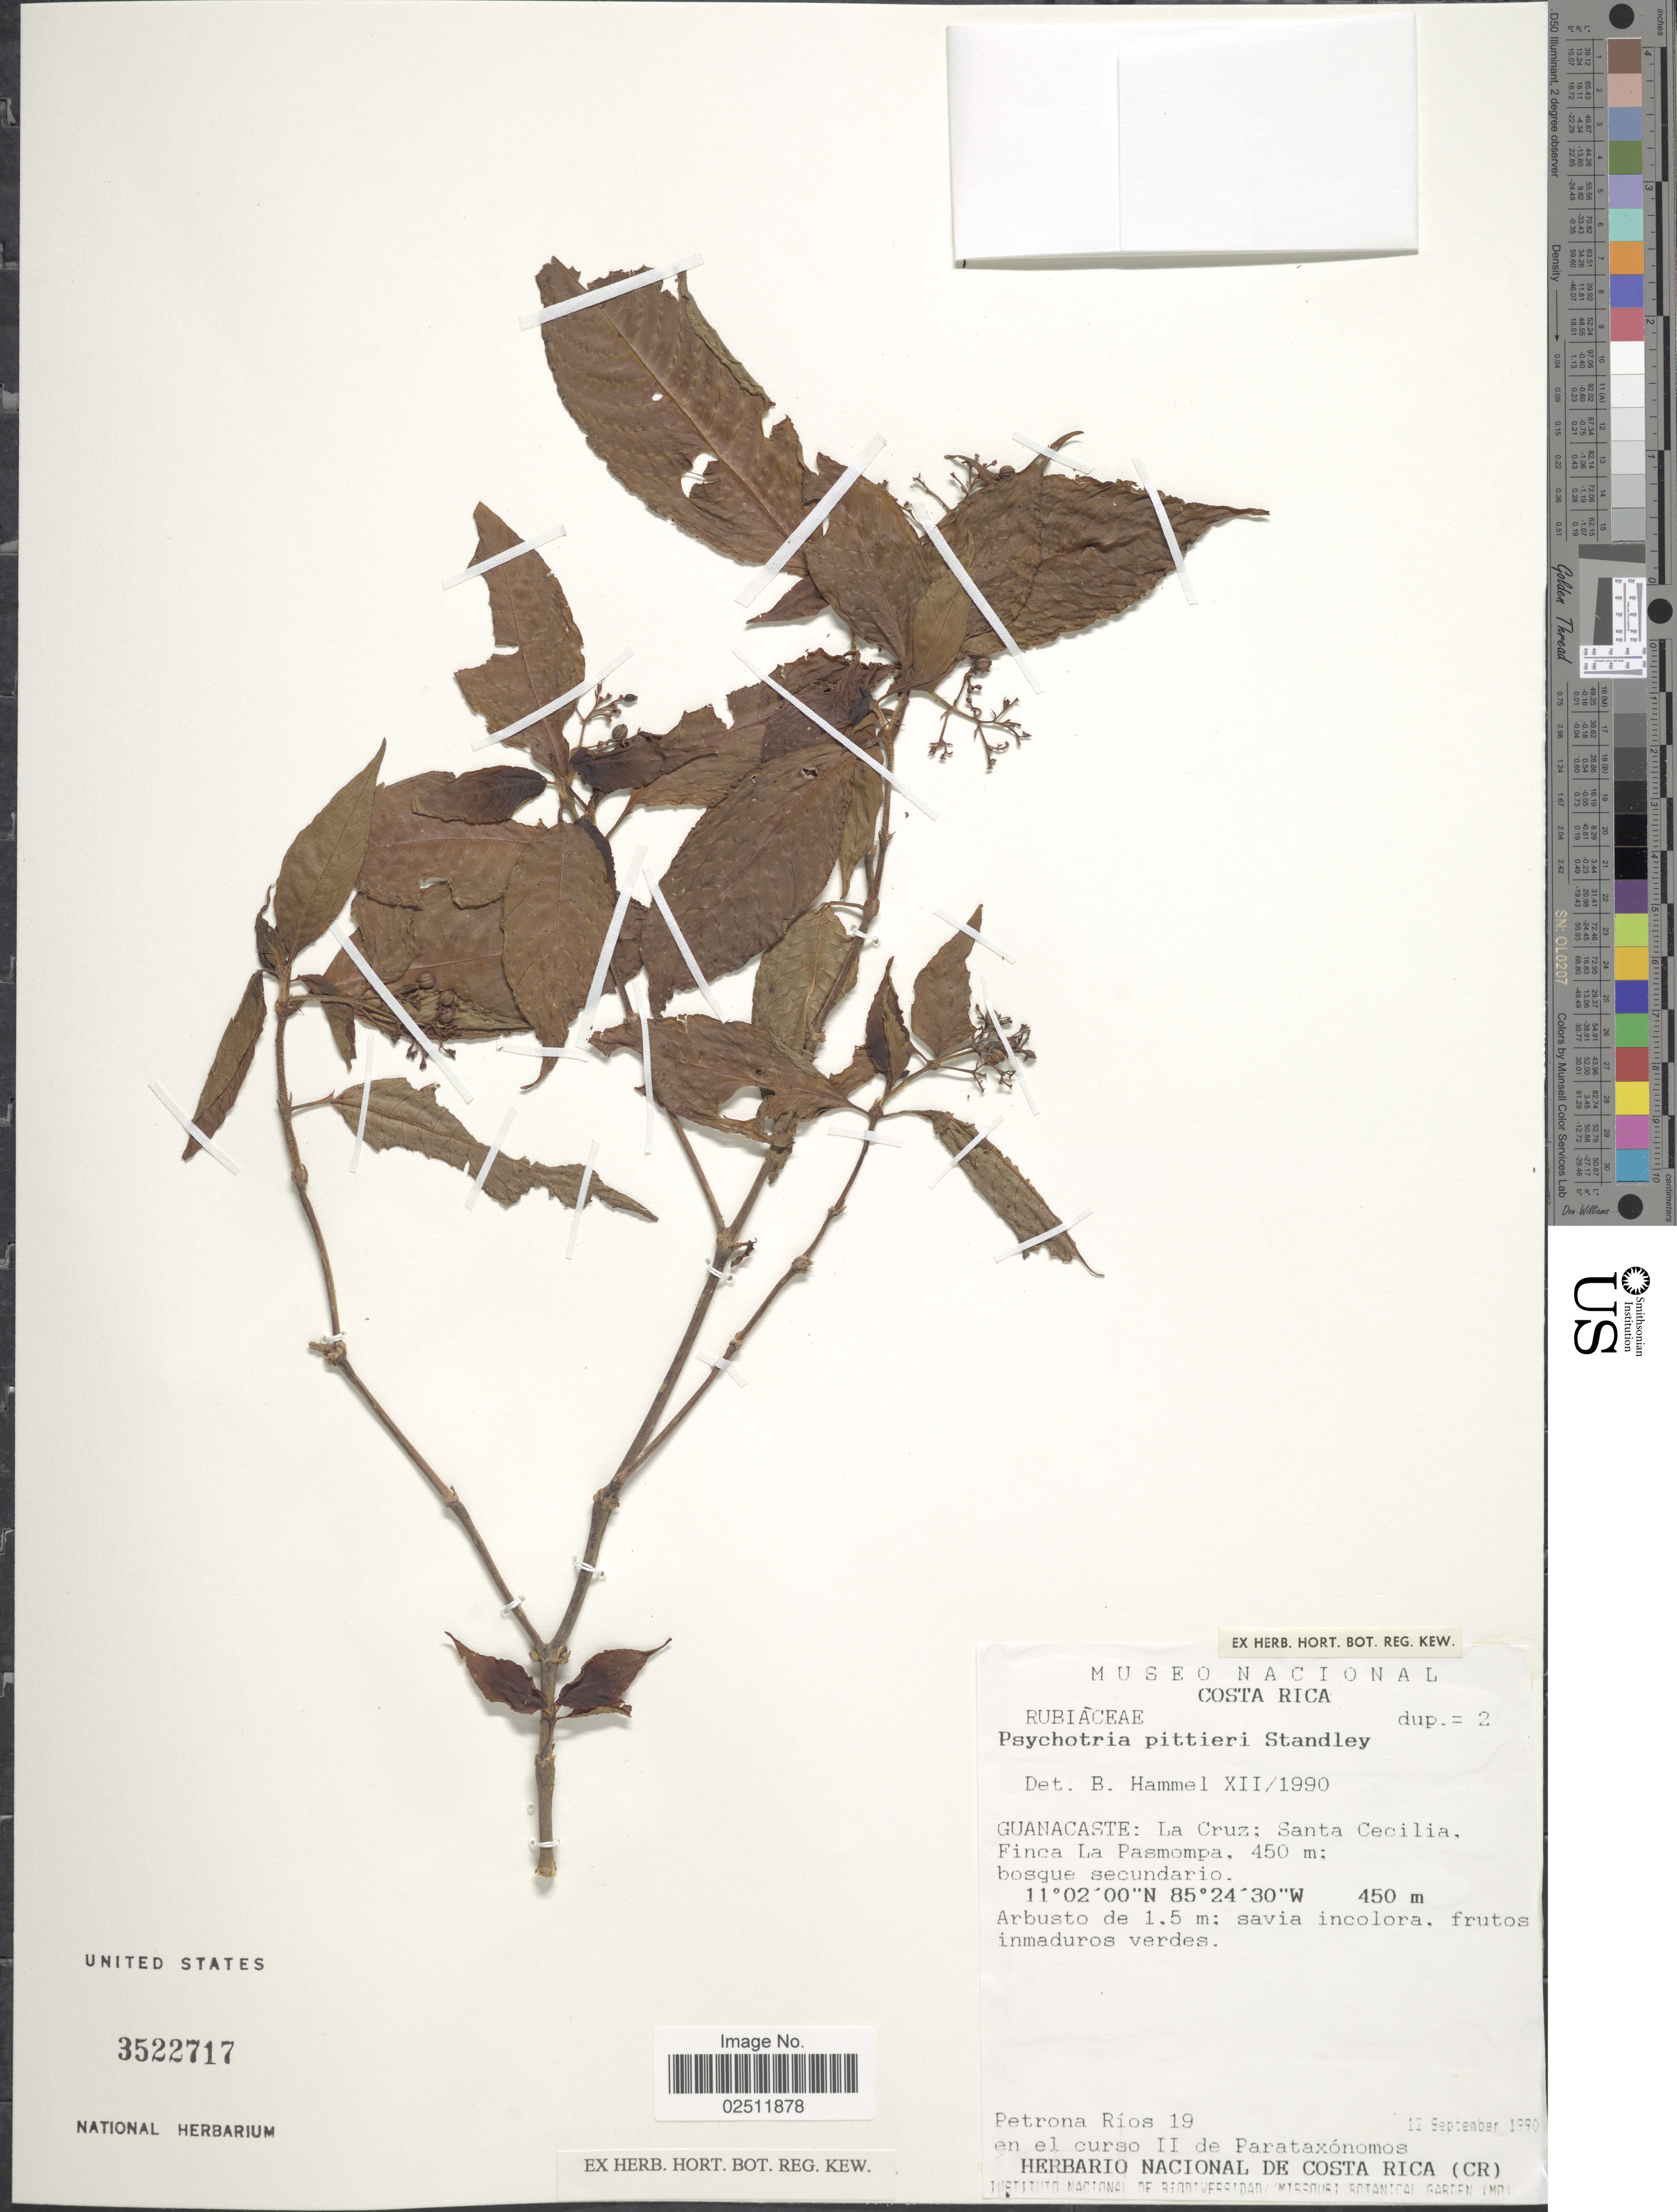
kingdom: Plantae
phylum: Tracheophyta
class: Magnoliopsida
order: Gentianales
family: Rubiaceae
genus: Psychotria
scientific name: Psychotria cyanococca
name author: Seem. ex Dombrain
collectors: P. Ríos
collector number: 19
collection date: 1990-09-12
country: Costa Rica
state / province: Guanacaste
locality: La Cruz: Santa Cecilia. Finca La Pasmompa.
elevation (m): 450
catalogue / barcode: US 3522717